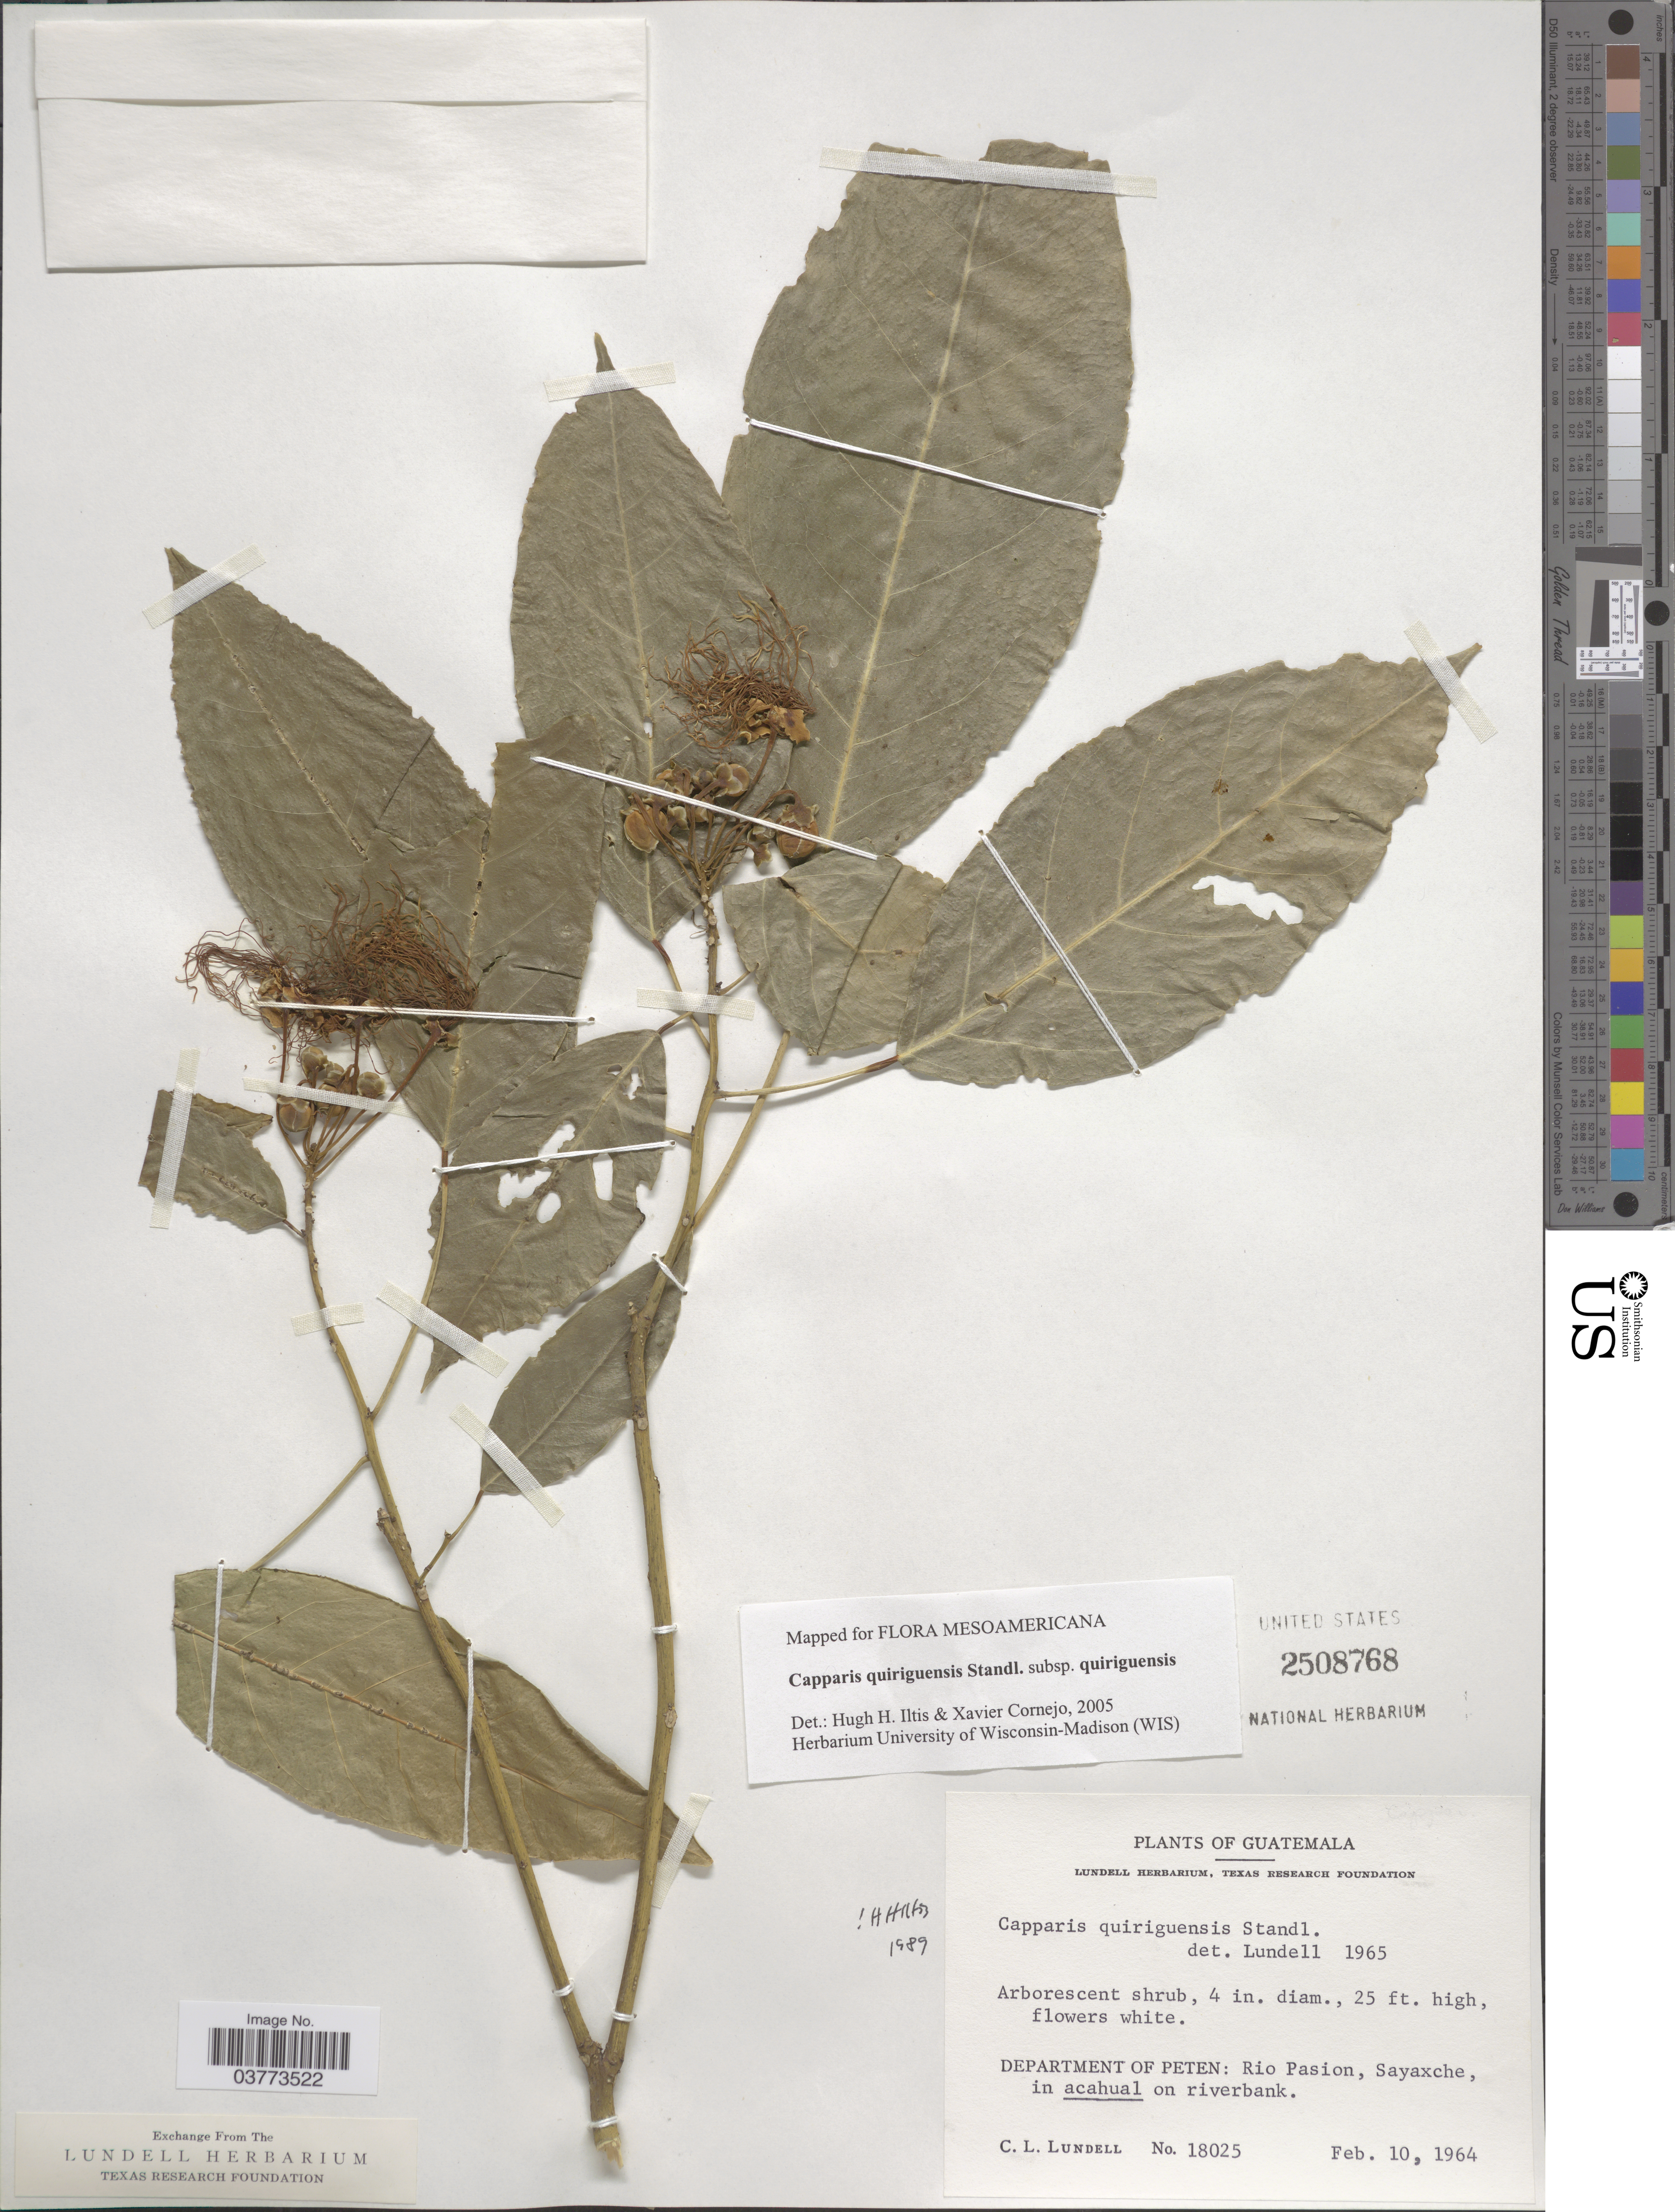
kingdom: Plantae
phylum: Tracheophyta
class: Magnoliopsida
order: Brassicales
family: Capparaceae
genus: Capparidastrum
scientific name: Capparidastrum quiriguense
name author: (Standl.) Iltis, H.H. & Cornejo, X.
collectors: C. L. Lundell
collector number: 18025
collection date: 1964-02-10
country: Guatemala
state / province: El Peten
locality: Department of Peten: Rio Pasion, Sayaxche, in acahual on riverbank.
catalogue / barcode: US 2508768